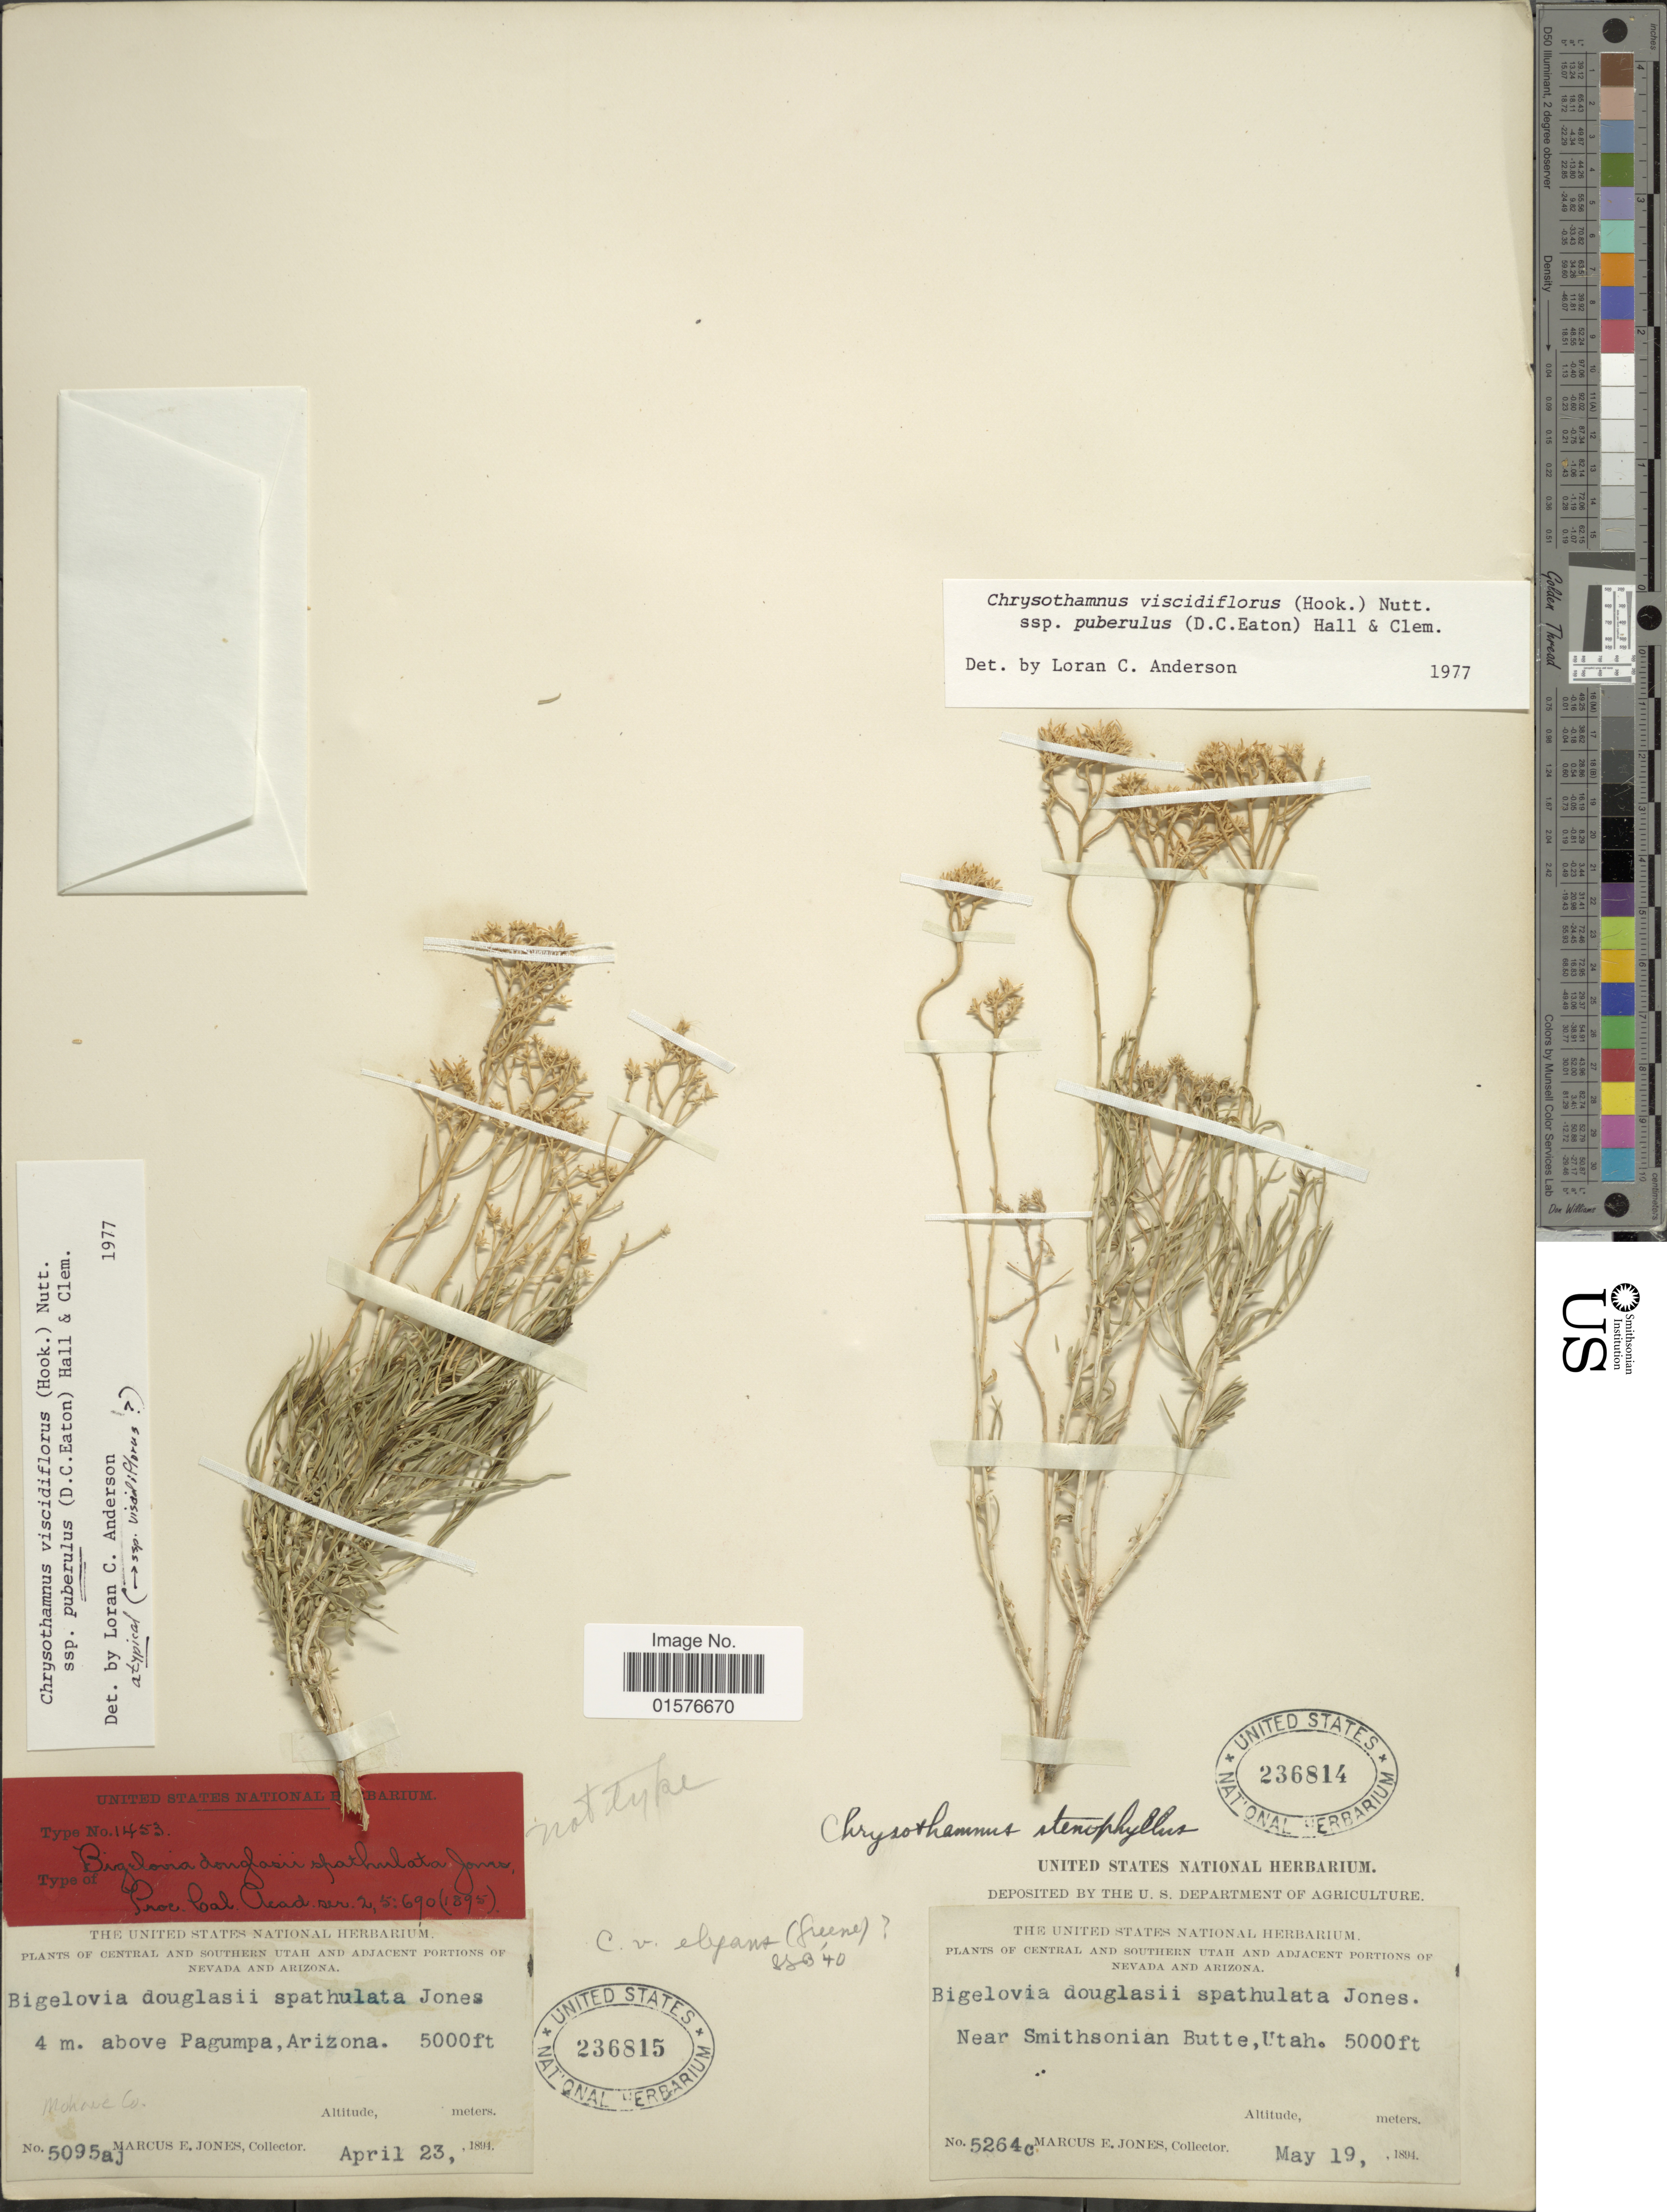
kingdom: Plantae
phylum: Tracheophyta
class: Magnoliopsida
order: Asterales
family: Asteraceae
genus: Chrysothamnus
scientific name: Chrysothamnus viscidiflorus subsp. puberulus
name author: (D.C. Eaton) H.M. Hall & Clem.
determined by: Urbatsch, Lowell E., Curator (LSU), Louisiana State University (UNITED STATES)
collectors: M. E. Jones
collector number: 5264c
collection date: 1894-05-19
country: United States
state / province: Utah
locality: Central and Southern Utah, Near Smithsonian Butte.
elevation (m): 1524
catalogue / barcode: US 236814